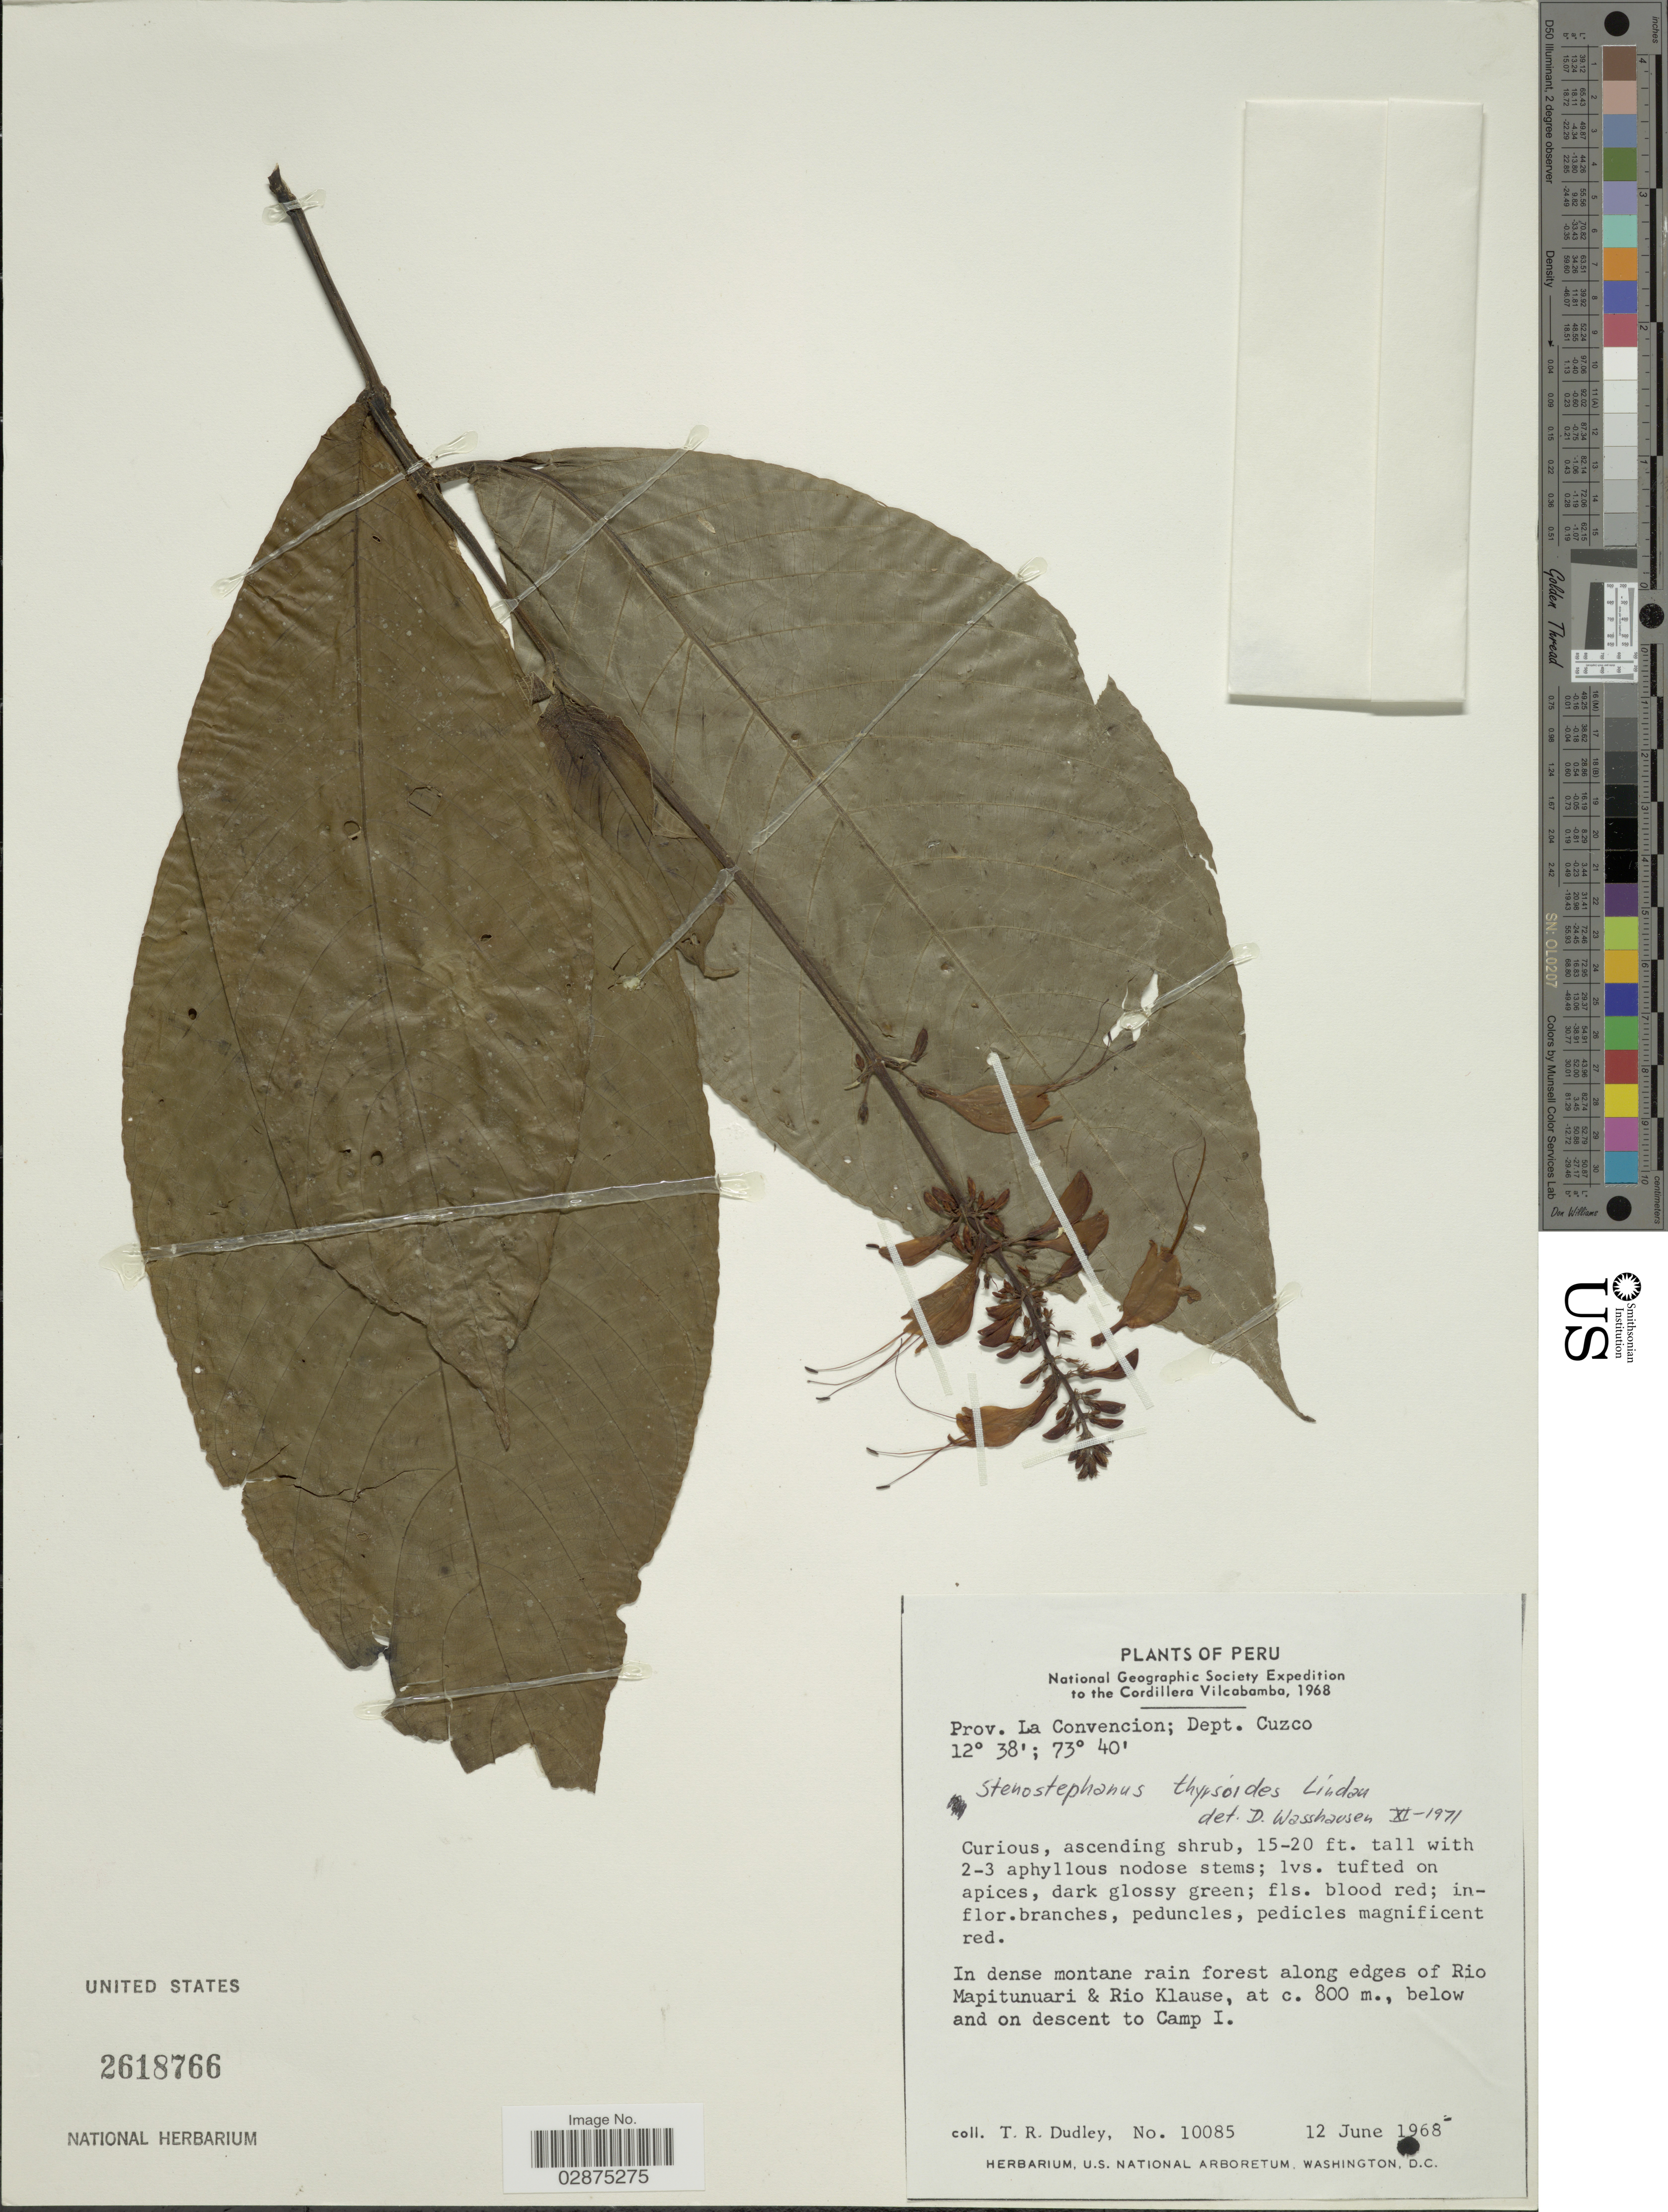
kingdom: Plantae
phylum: Tracheophyta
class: Magnoliopsida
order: Lamiales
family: Acanthaceae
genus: Stenostephanus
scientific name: Stenostephanus longistaminus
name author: (Ruiz & Pav.) V.M. Baum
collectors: T. R. Dudley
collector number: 10085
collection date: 1968-06-12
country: Peru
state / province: Cusco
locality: Cordillera Vilcabamba. Prov. La Convencion; Dept. Cuzco. Along edges of Rio Mapitunuari & Rio Klause, below and on descent to Camp I.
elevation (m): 800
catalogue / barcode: US 2618766